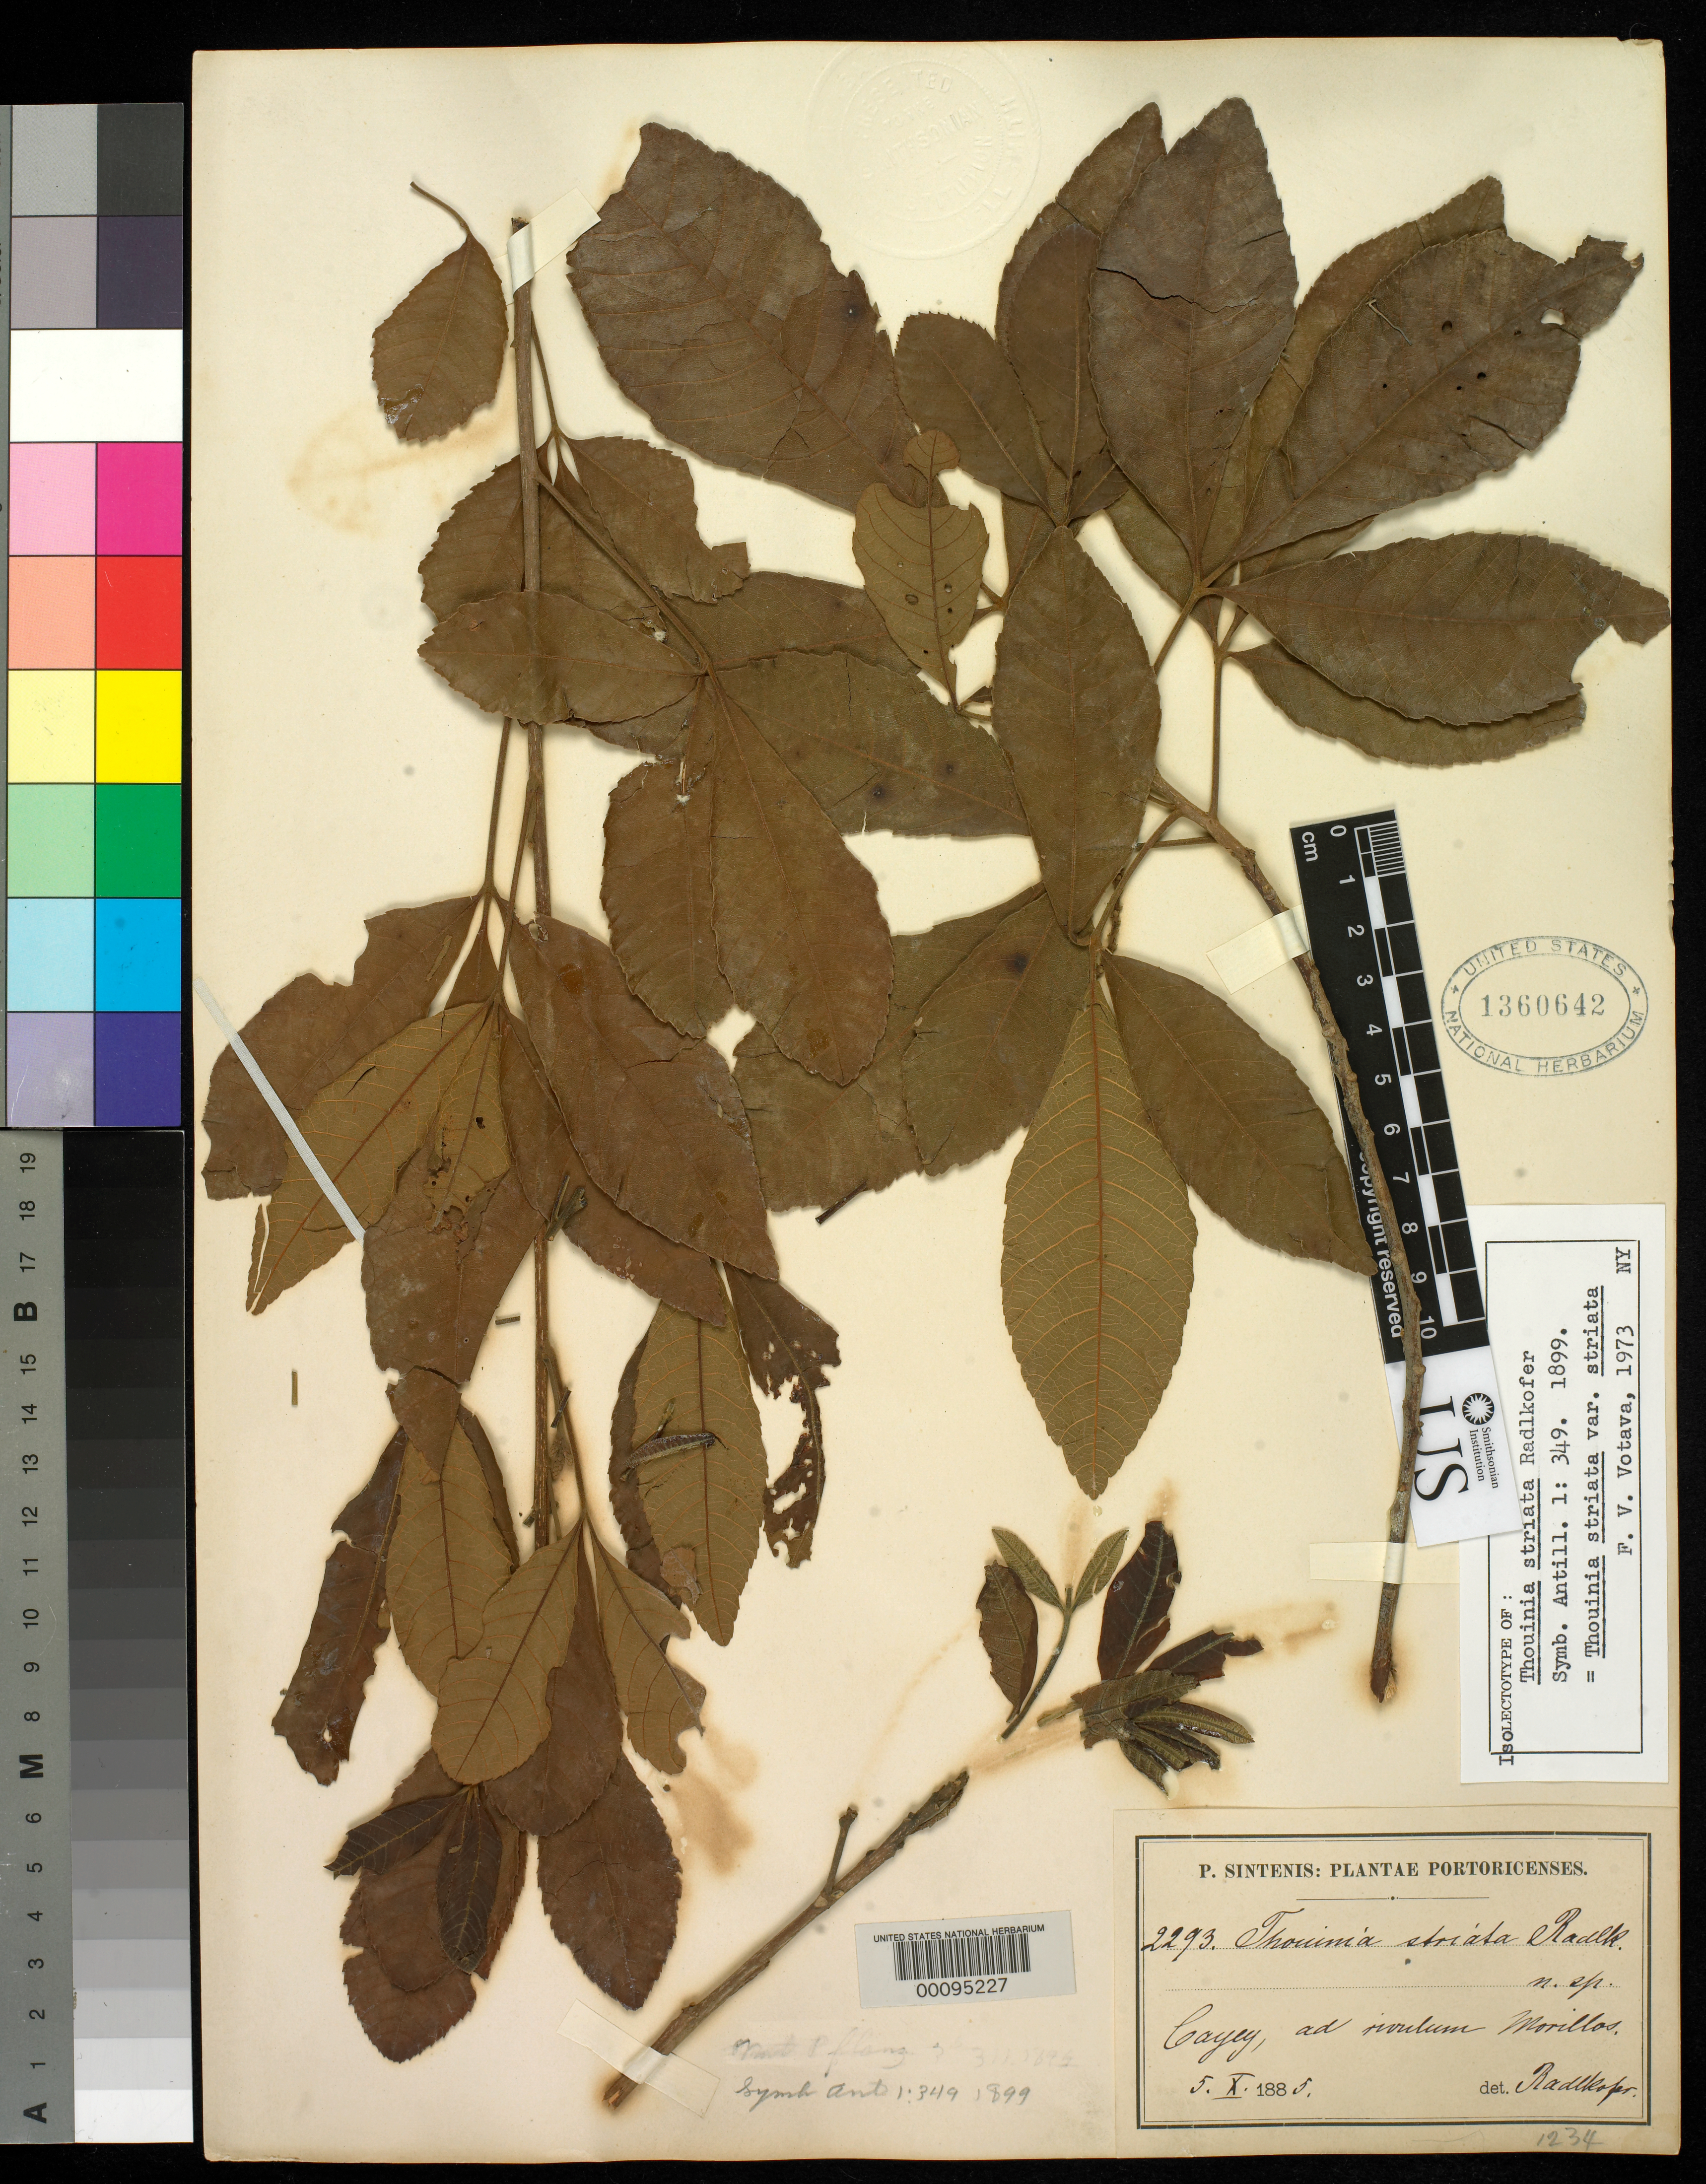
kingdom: Plantae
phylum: Tracheophyta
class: Magnoliopsida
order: Sapindales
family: Sapindaceae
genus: Thouinia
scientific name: Thouinia striata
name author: Radlk. ex Urb.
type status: Isolectotype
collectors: P. Sintenis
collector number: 2293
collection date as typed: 05 Oct 1885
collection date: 1885-10-05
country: Puerto Rico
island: Greater Antilles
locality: Cayey Munic., Cayey, Morillos River.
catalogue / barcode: US 1360642